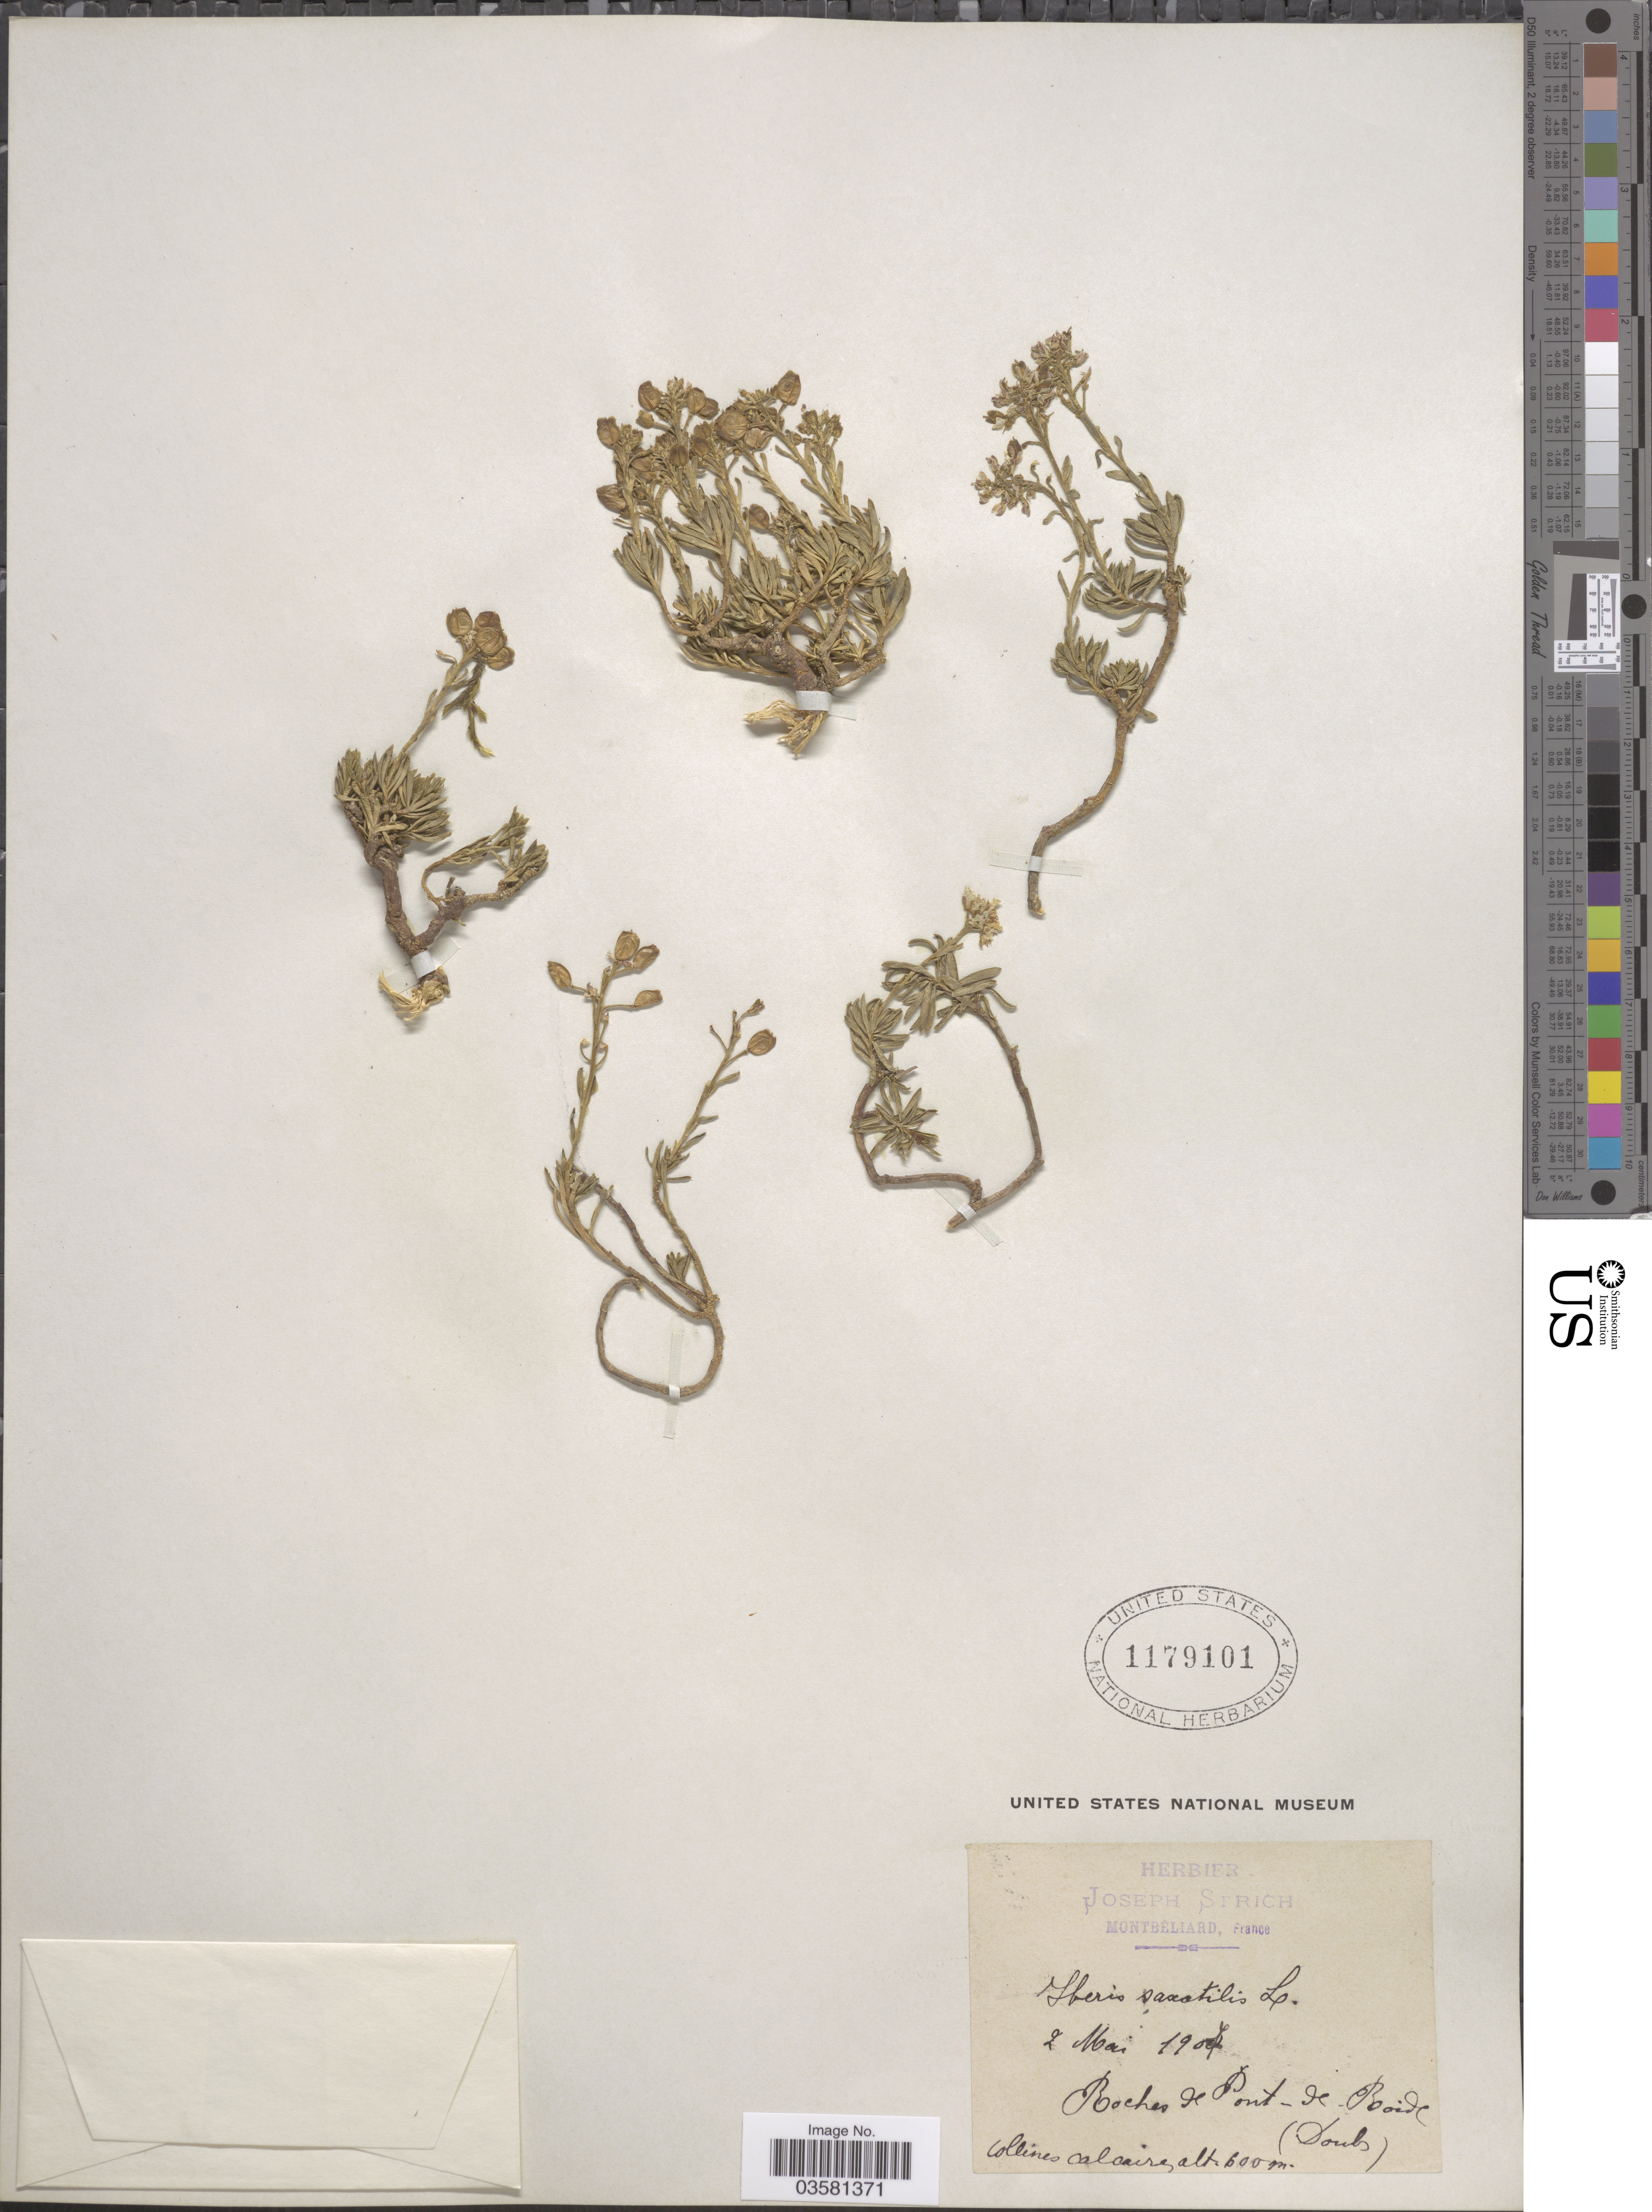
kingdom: Plantae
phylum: Tracheophyta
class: Magnoliopsida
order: Brassicales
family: Brassicaceae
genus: Iberis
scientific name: Iberis saxatilis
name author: L.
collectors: Ex herb. Joseph Streich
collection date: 1907-05-02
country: France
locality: Rochers de Pont-de-Roide (Douls).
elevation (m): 600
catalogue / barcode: US 1179101